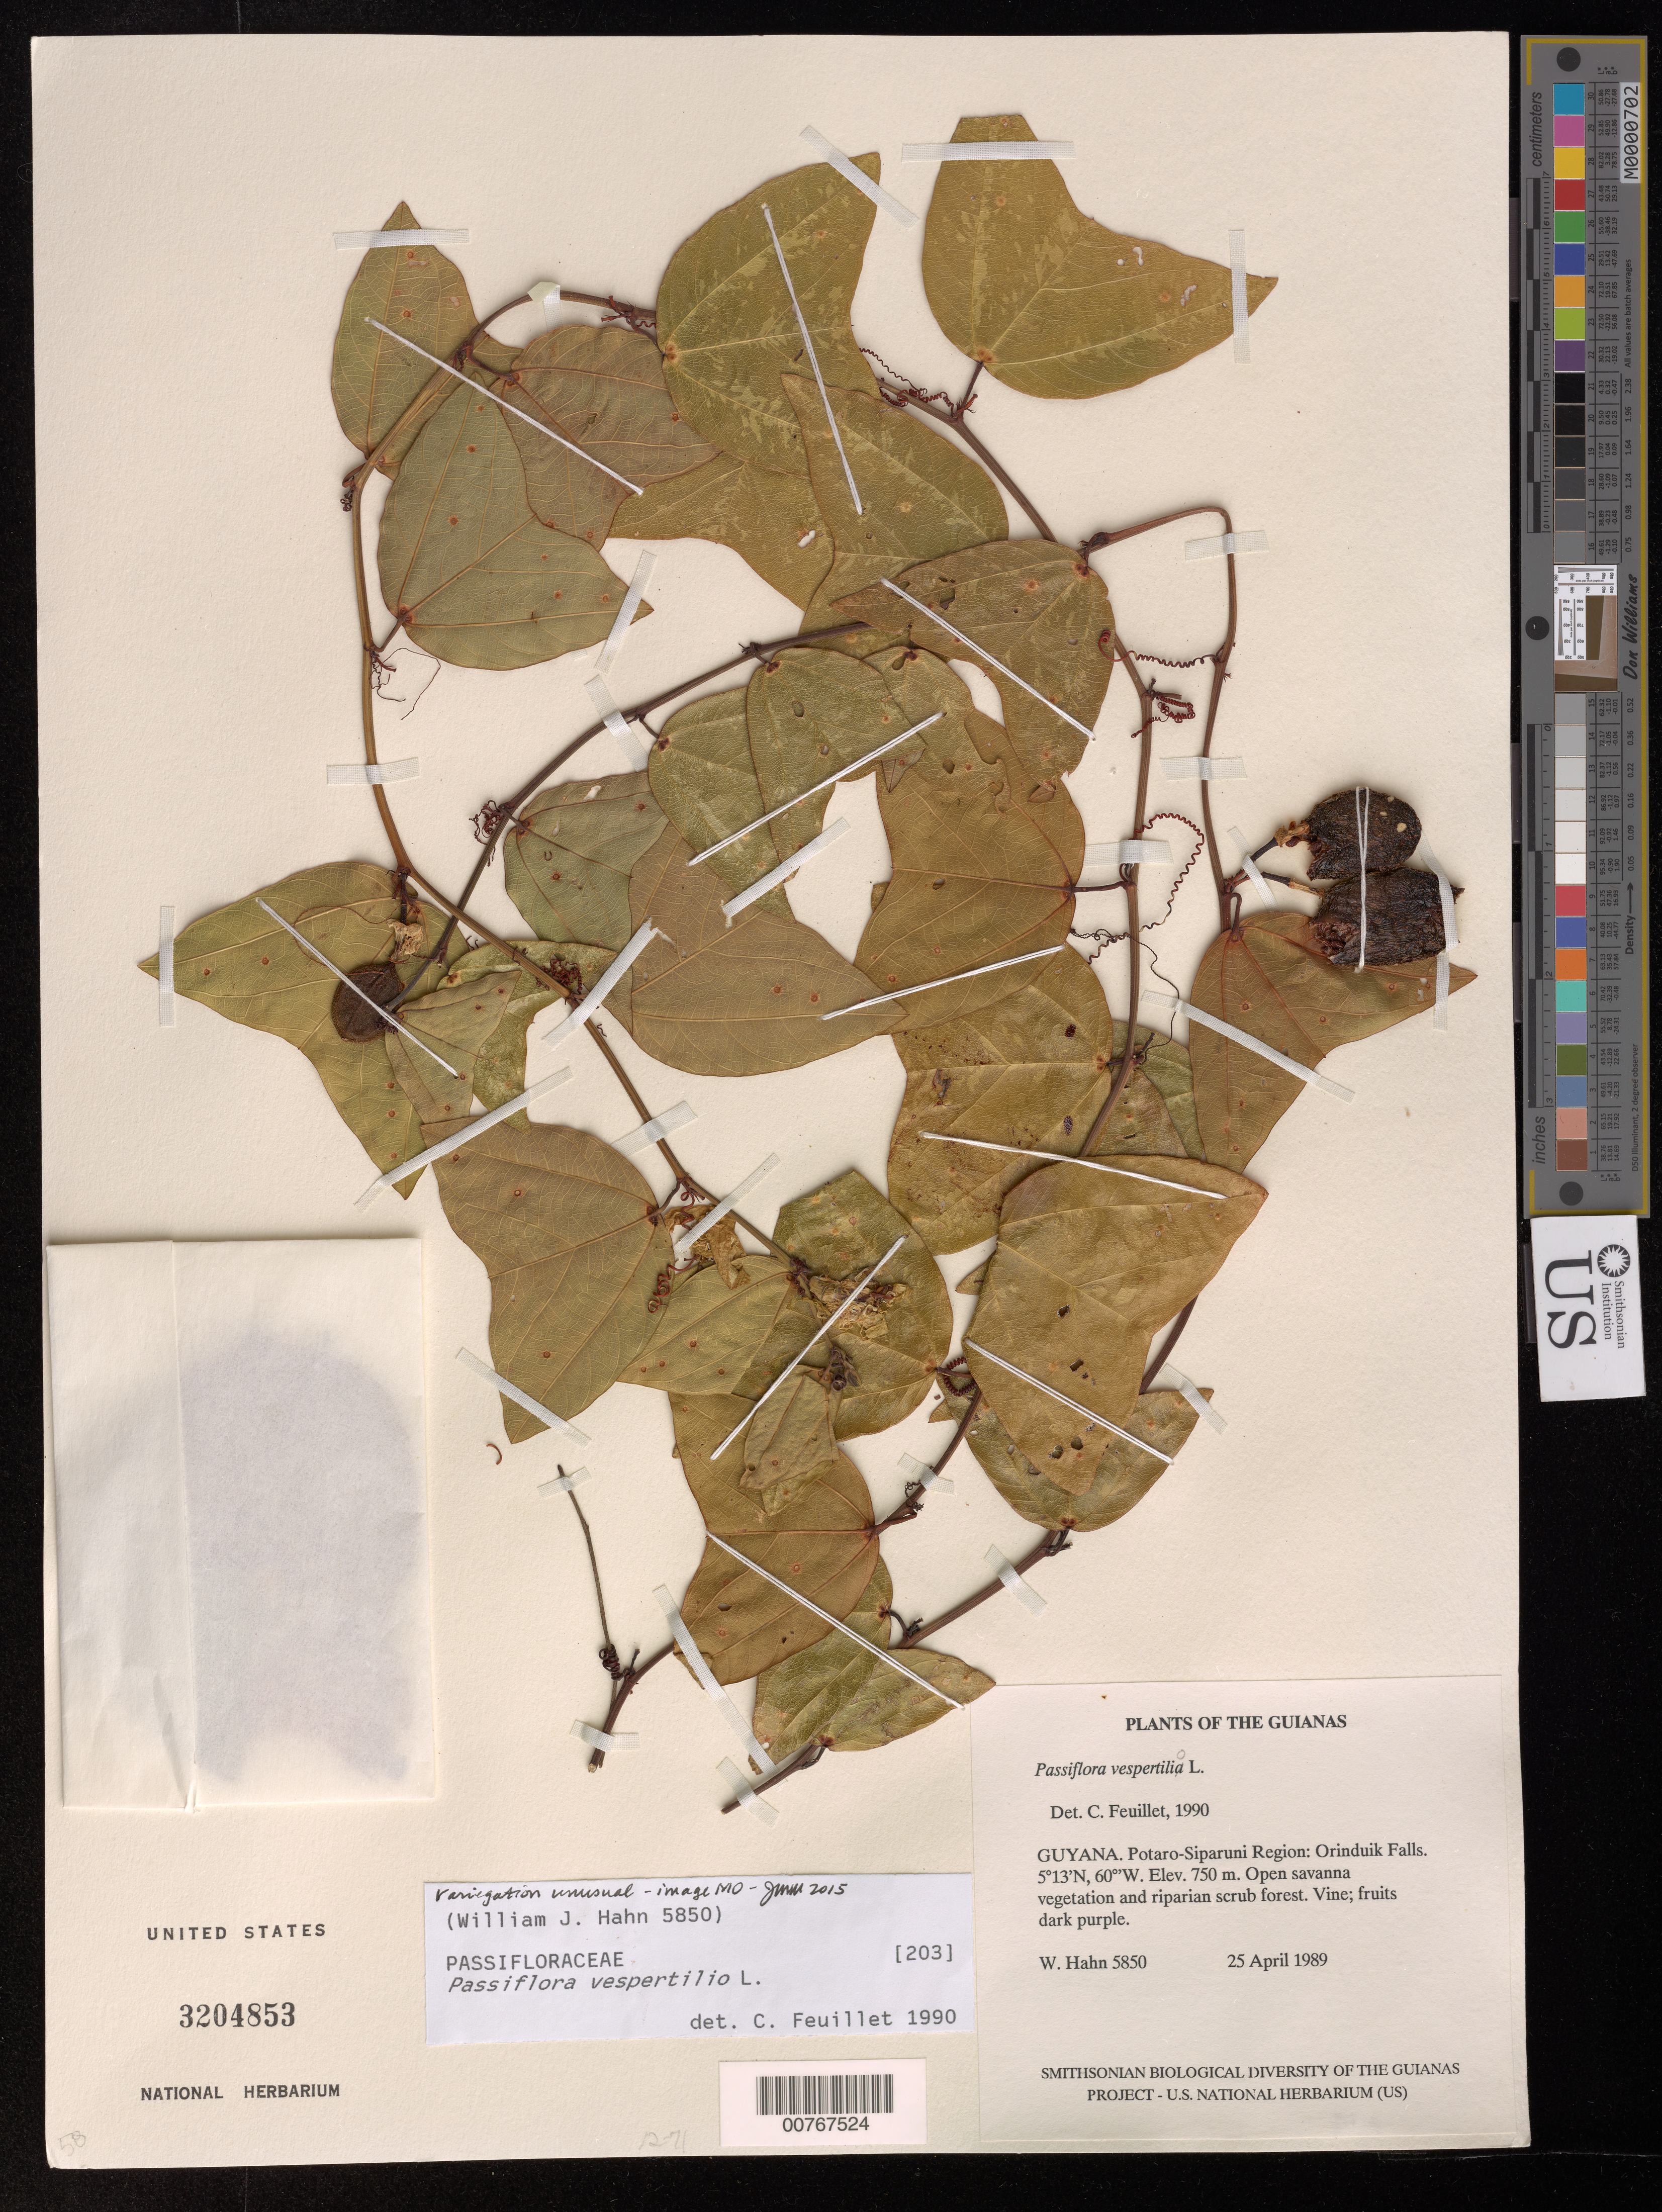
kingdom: Plantae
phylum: Tracheophyta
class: Magnoliopsida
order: Malpighiales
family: Passifloraceae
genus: Passiflora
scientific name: Passiflora vespertilio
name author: L.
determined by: Feuillet, C.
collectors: W. Hahn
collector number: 5850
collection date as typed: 25 April 1989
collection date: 1989-04-25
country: Guyana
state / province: Potaro-Siparuni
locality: Orinduik Falls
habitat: Open savanna vegetation and riparian scrub forest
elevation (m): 750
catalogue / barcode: US 3204853